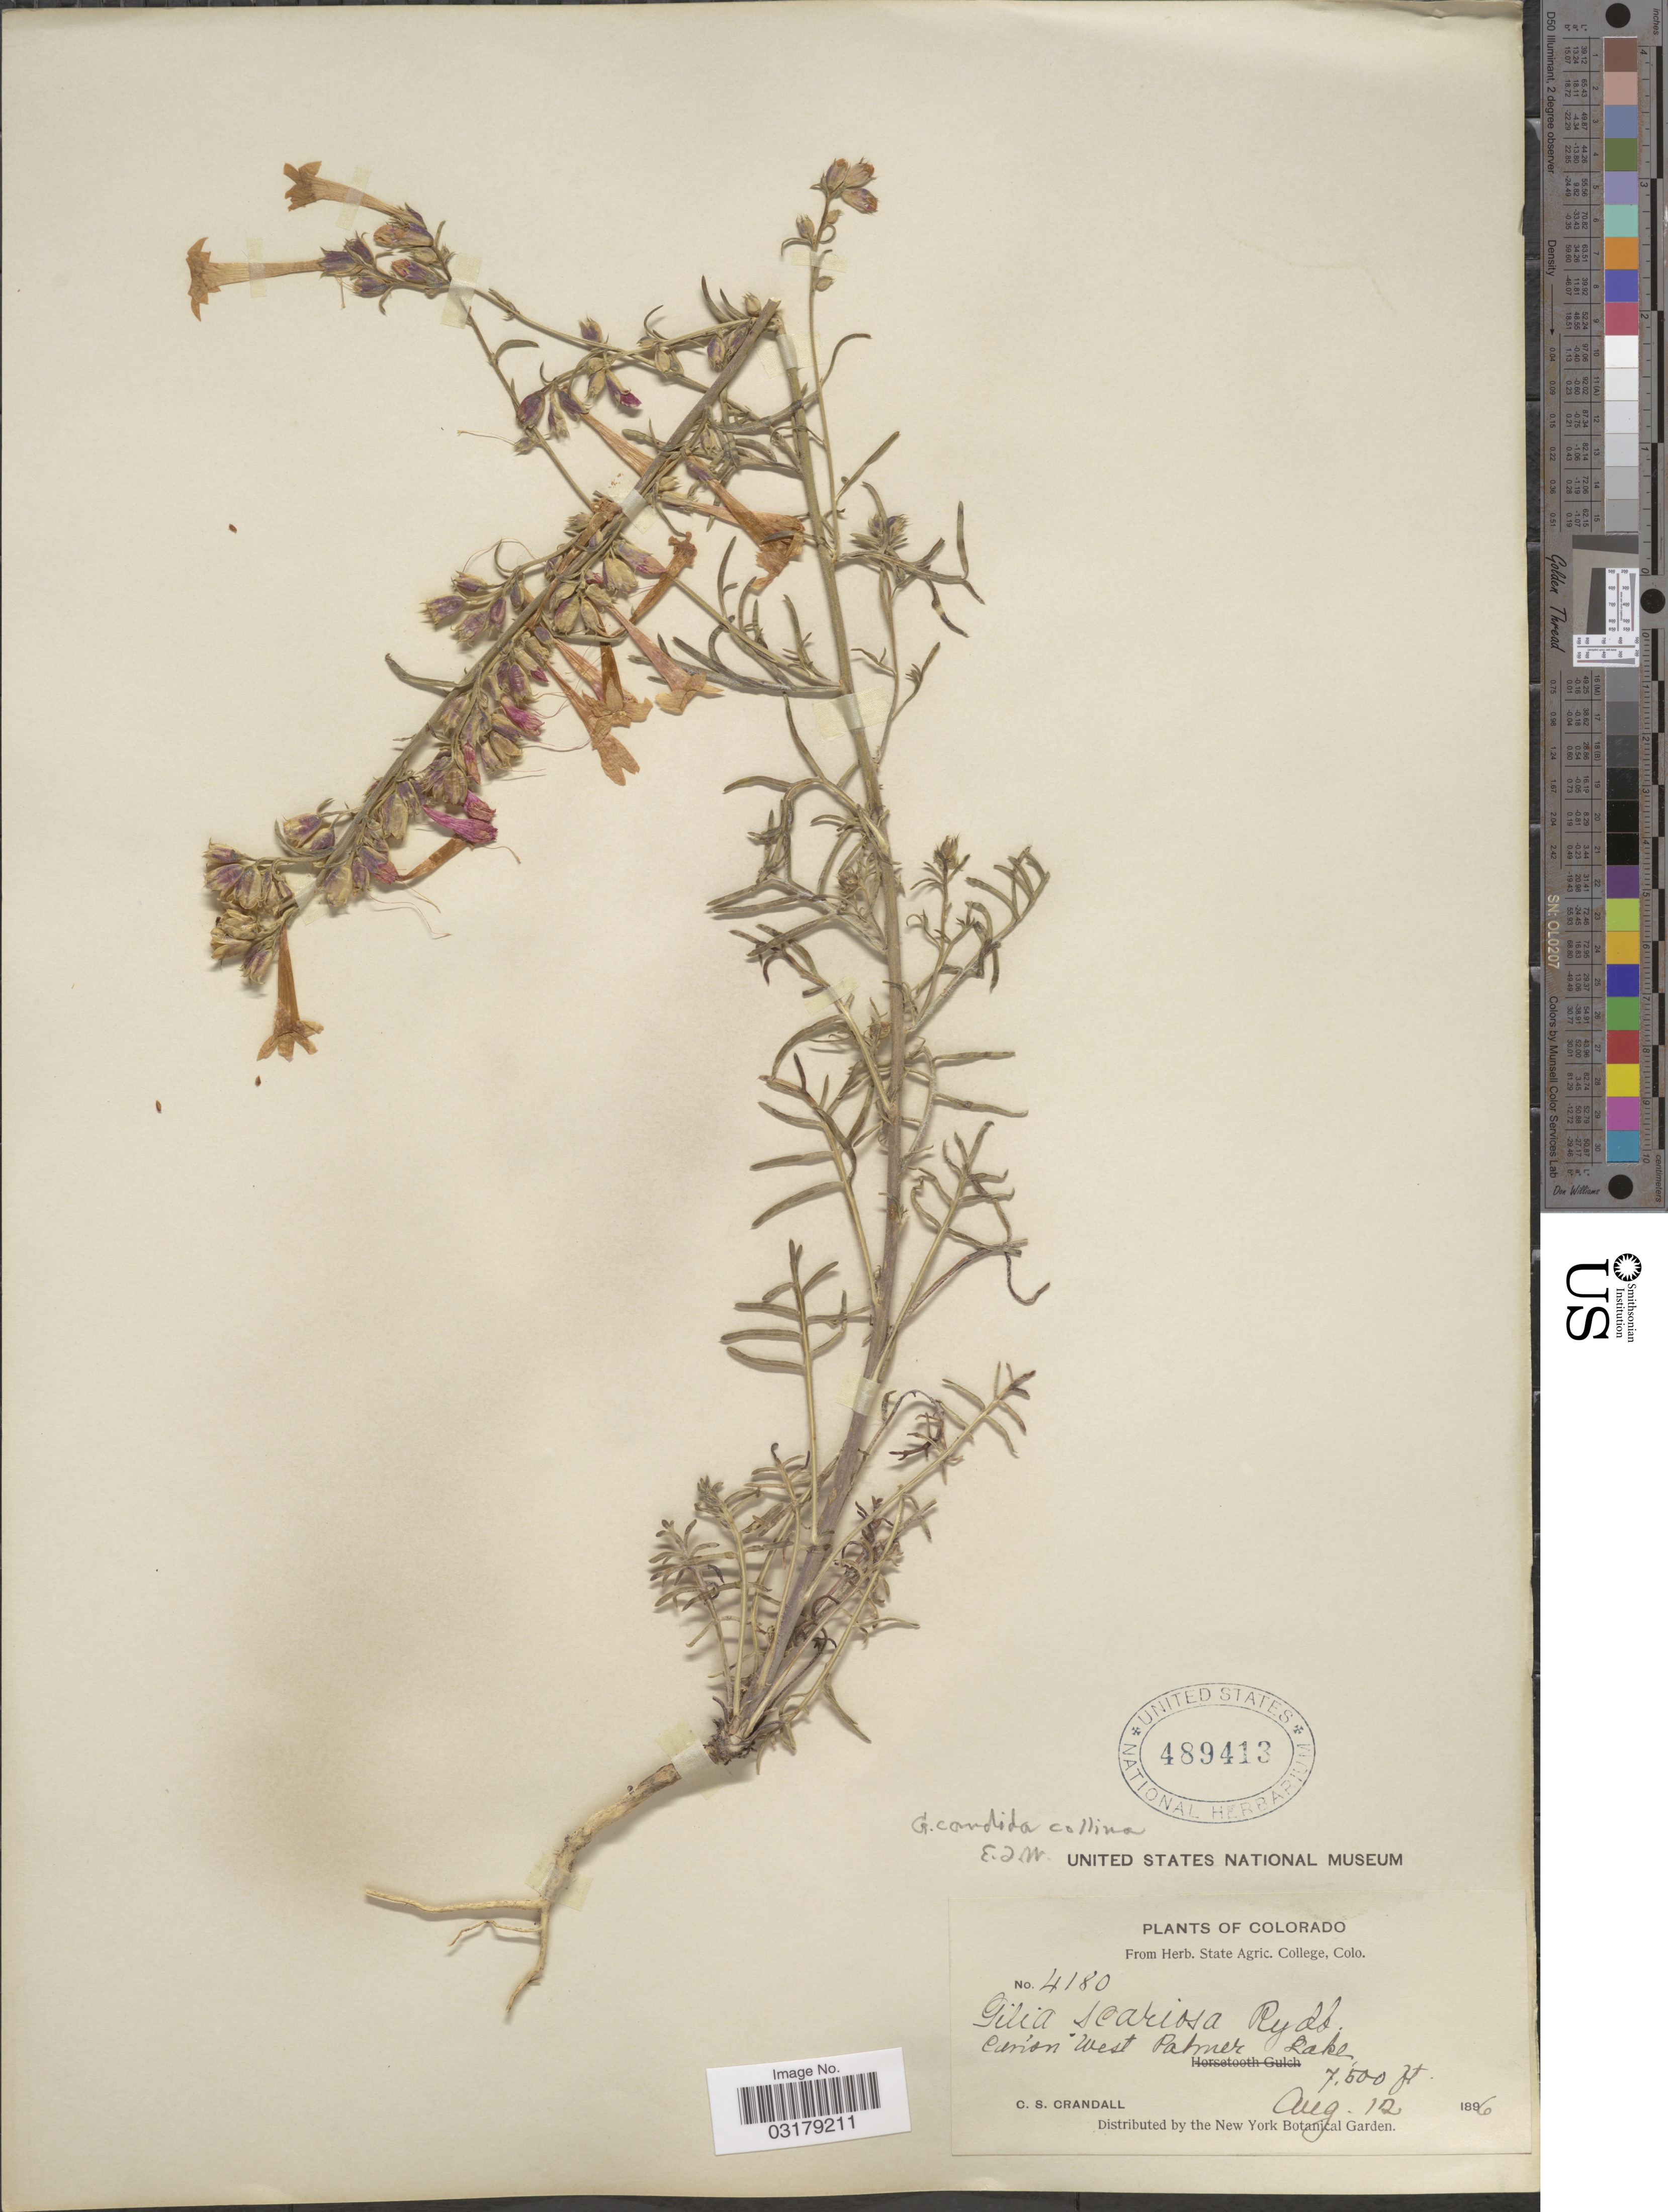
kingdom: Plantae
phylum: Tracheophyta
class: Magnoliopsida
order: Ericales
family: Polemoniaceae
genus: Ipomopsis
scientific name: Ipomopsis aggregata subsp. candida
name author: (Rydb.) V.E. Grant & A.D. Grant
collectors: C. Crandall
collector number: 4180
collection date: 1896-08-12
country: United States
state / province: Colorado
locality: Cañon West Palmer Lake.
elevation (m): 2286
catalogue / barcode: US 489413